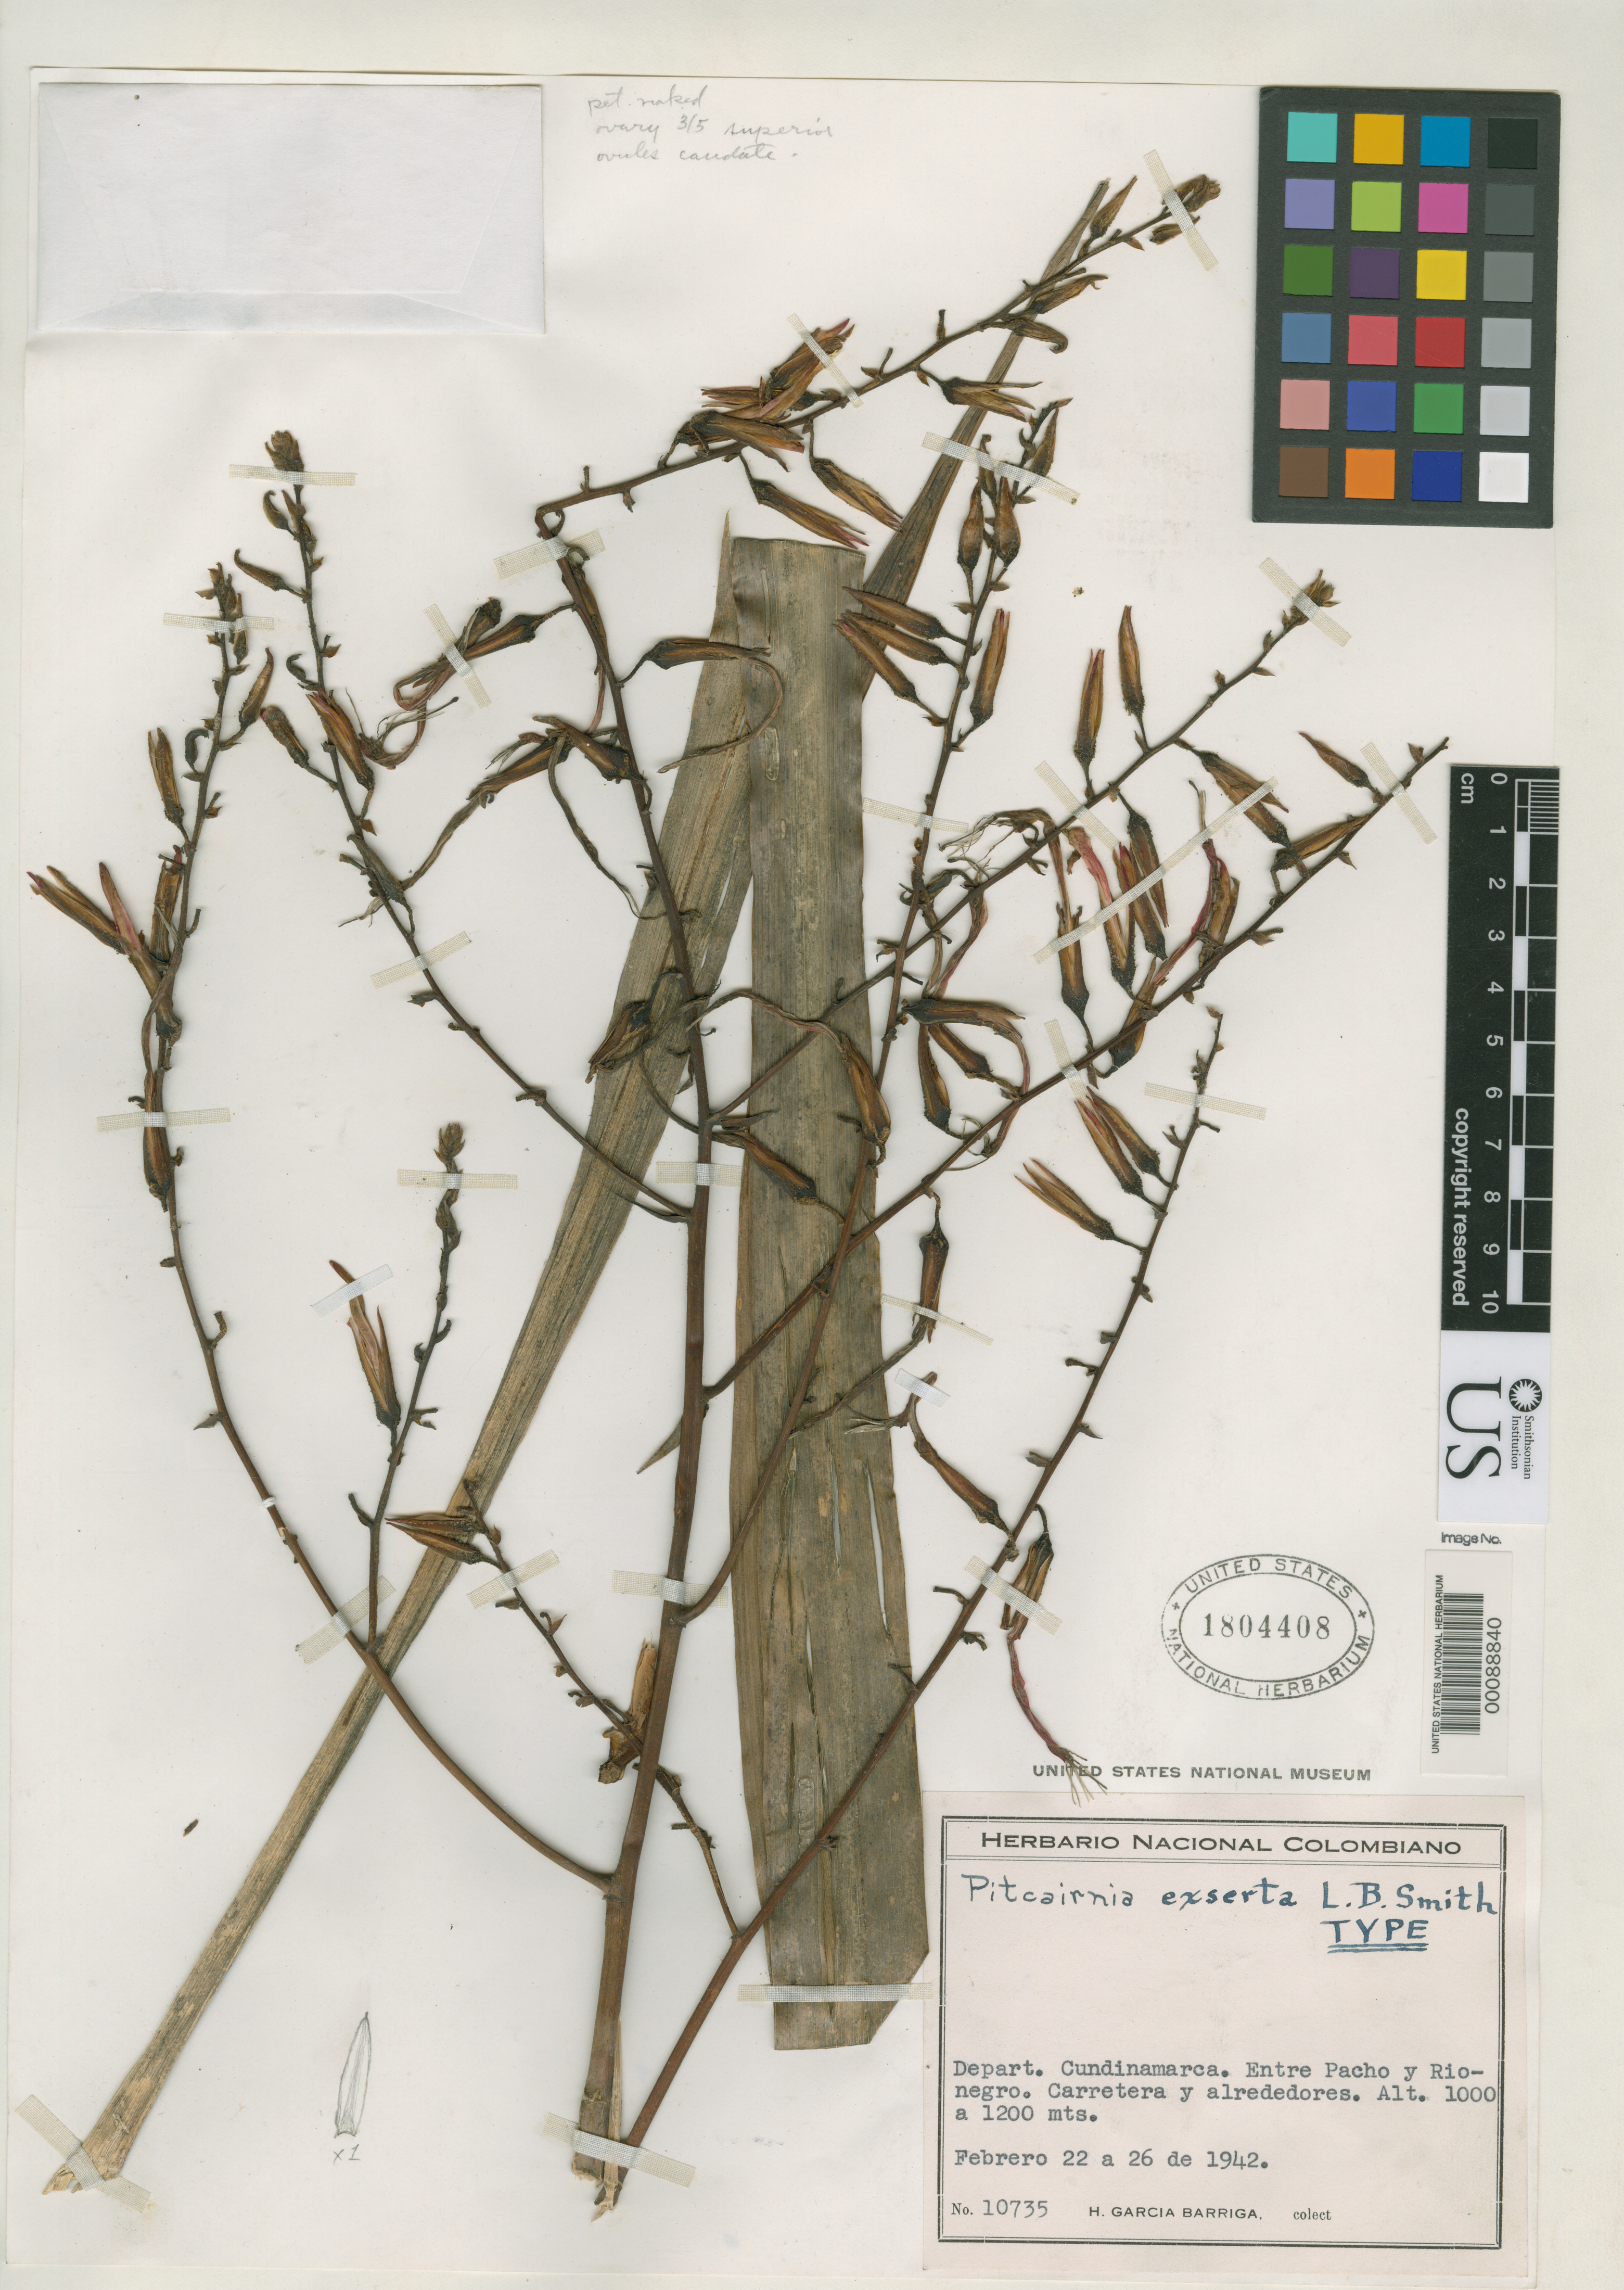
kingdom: Plantae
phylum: Tracheophyta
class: Liliopsida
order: Poales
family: Bromeliaceae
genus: Pitcairnia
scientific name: Pitcairnia exserta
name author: L.B. Sm.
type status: Holotype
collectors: H. García Barriga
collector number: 10735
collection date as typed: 22 Feb 1942 to 26 Feb 1942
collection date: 1942-02-22/1942-02-26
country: Colombia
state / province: Cundinamarca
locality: Between Pacho and Rio Negro.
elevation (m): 1000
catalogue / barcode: US 1804408